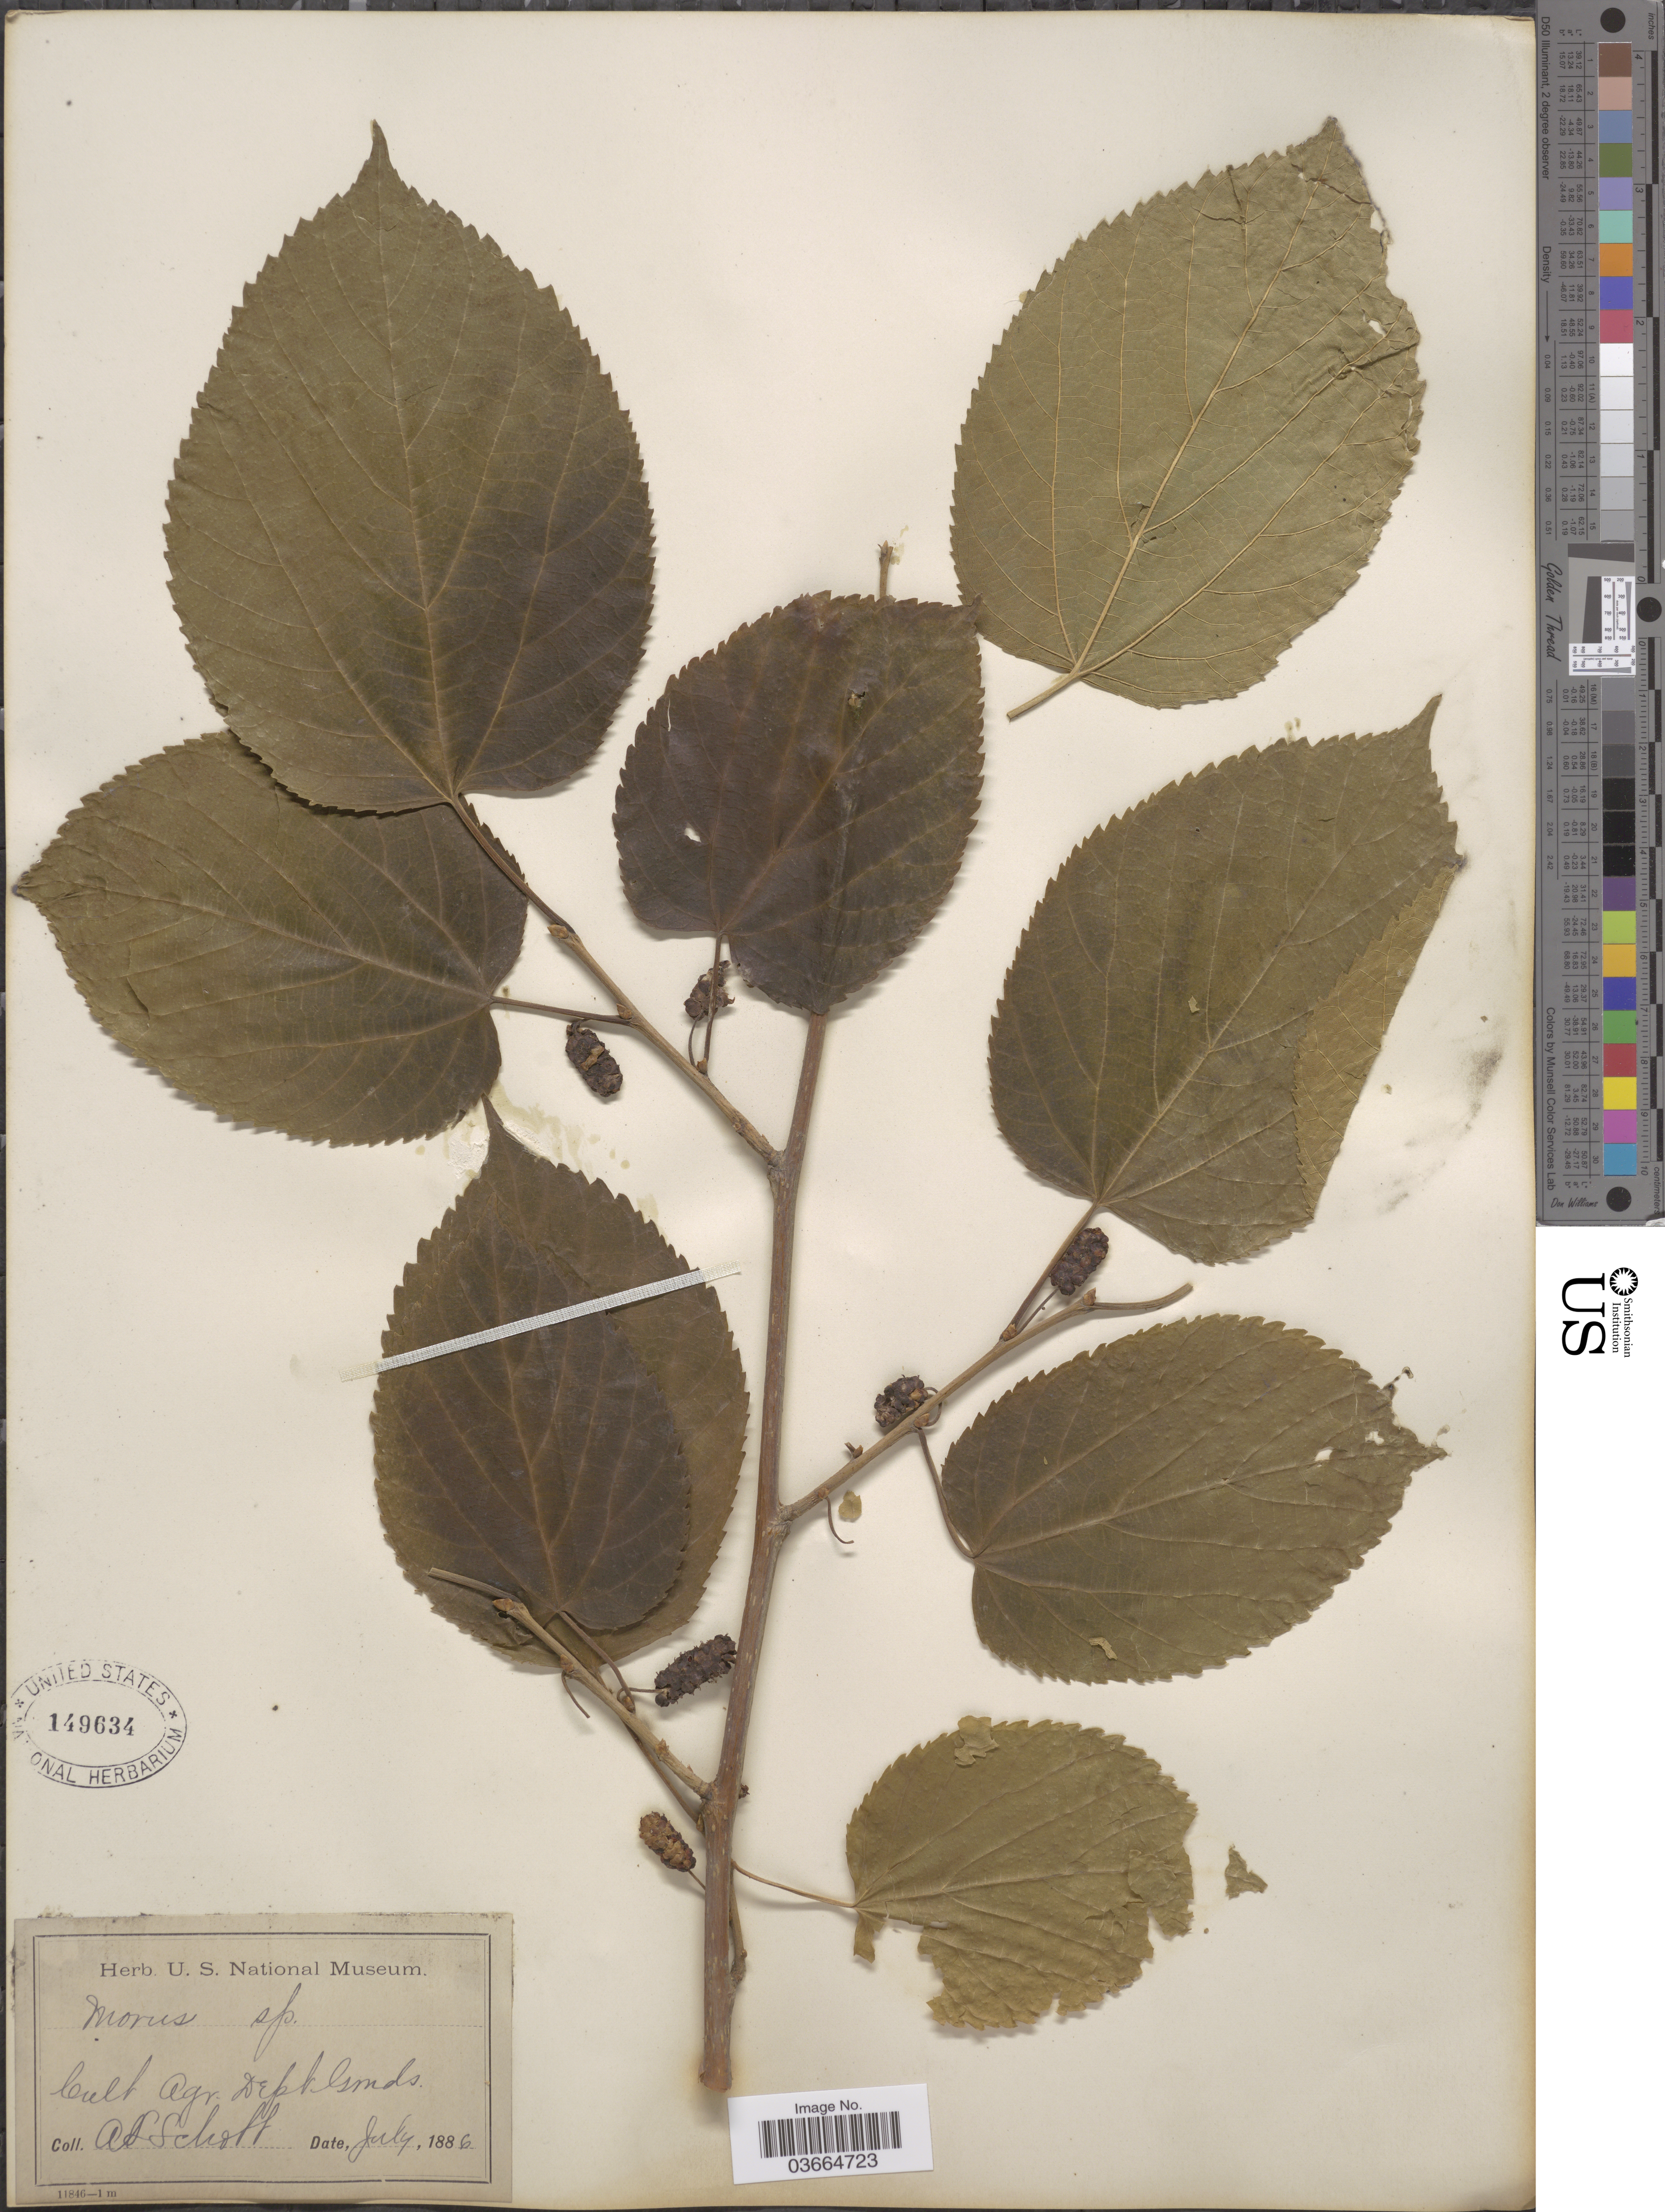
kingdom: Plantae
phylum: Tracheophyta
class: Magnoliopsida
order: Rosales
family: Moraceae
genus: Morus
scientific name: Morus sp.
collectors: A. L. Schott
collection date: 1886-07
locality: Cult. Agr. Dept. Grnds.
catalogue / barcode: US 149634